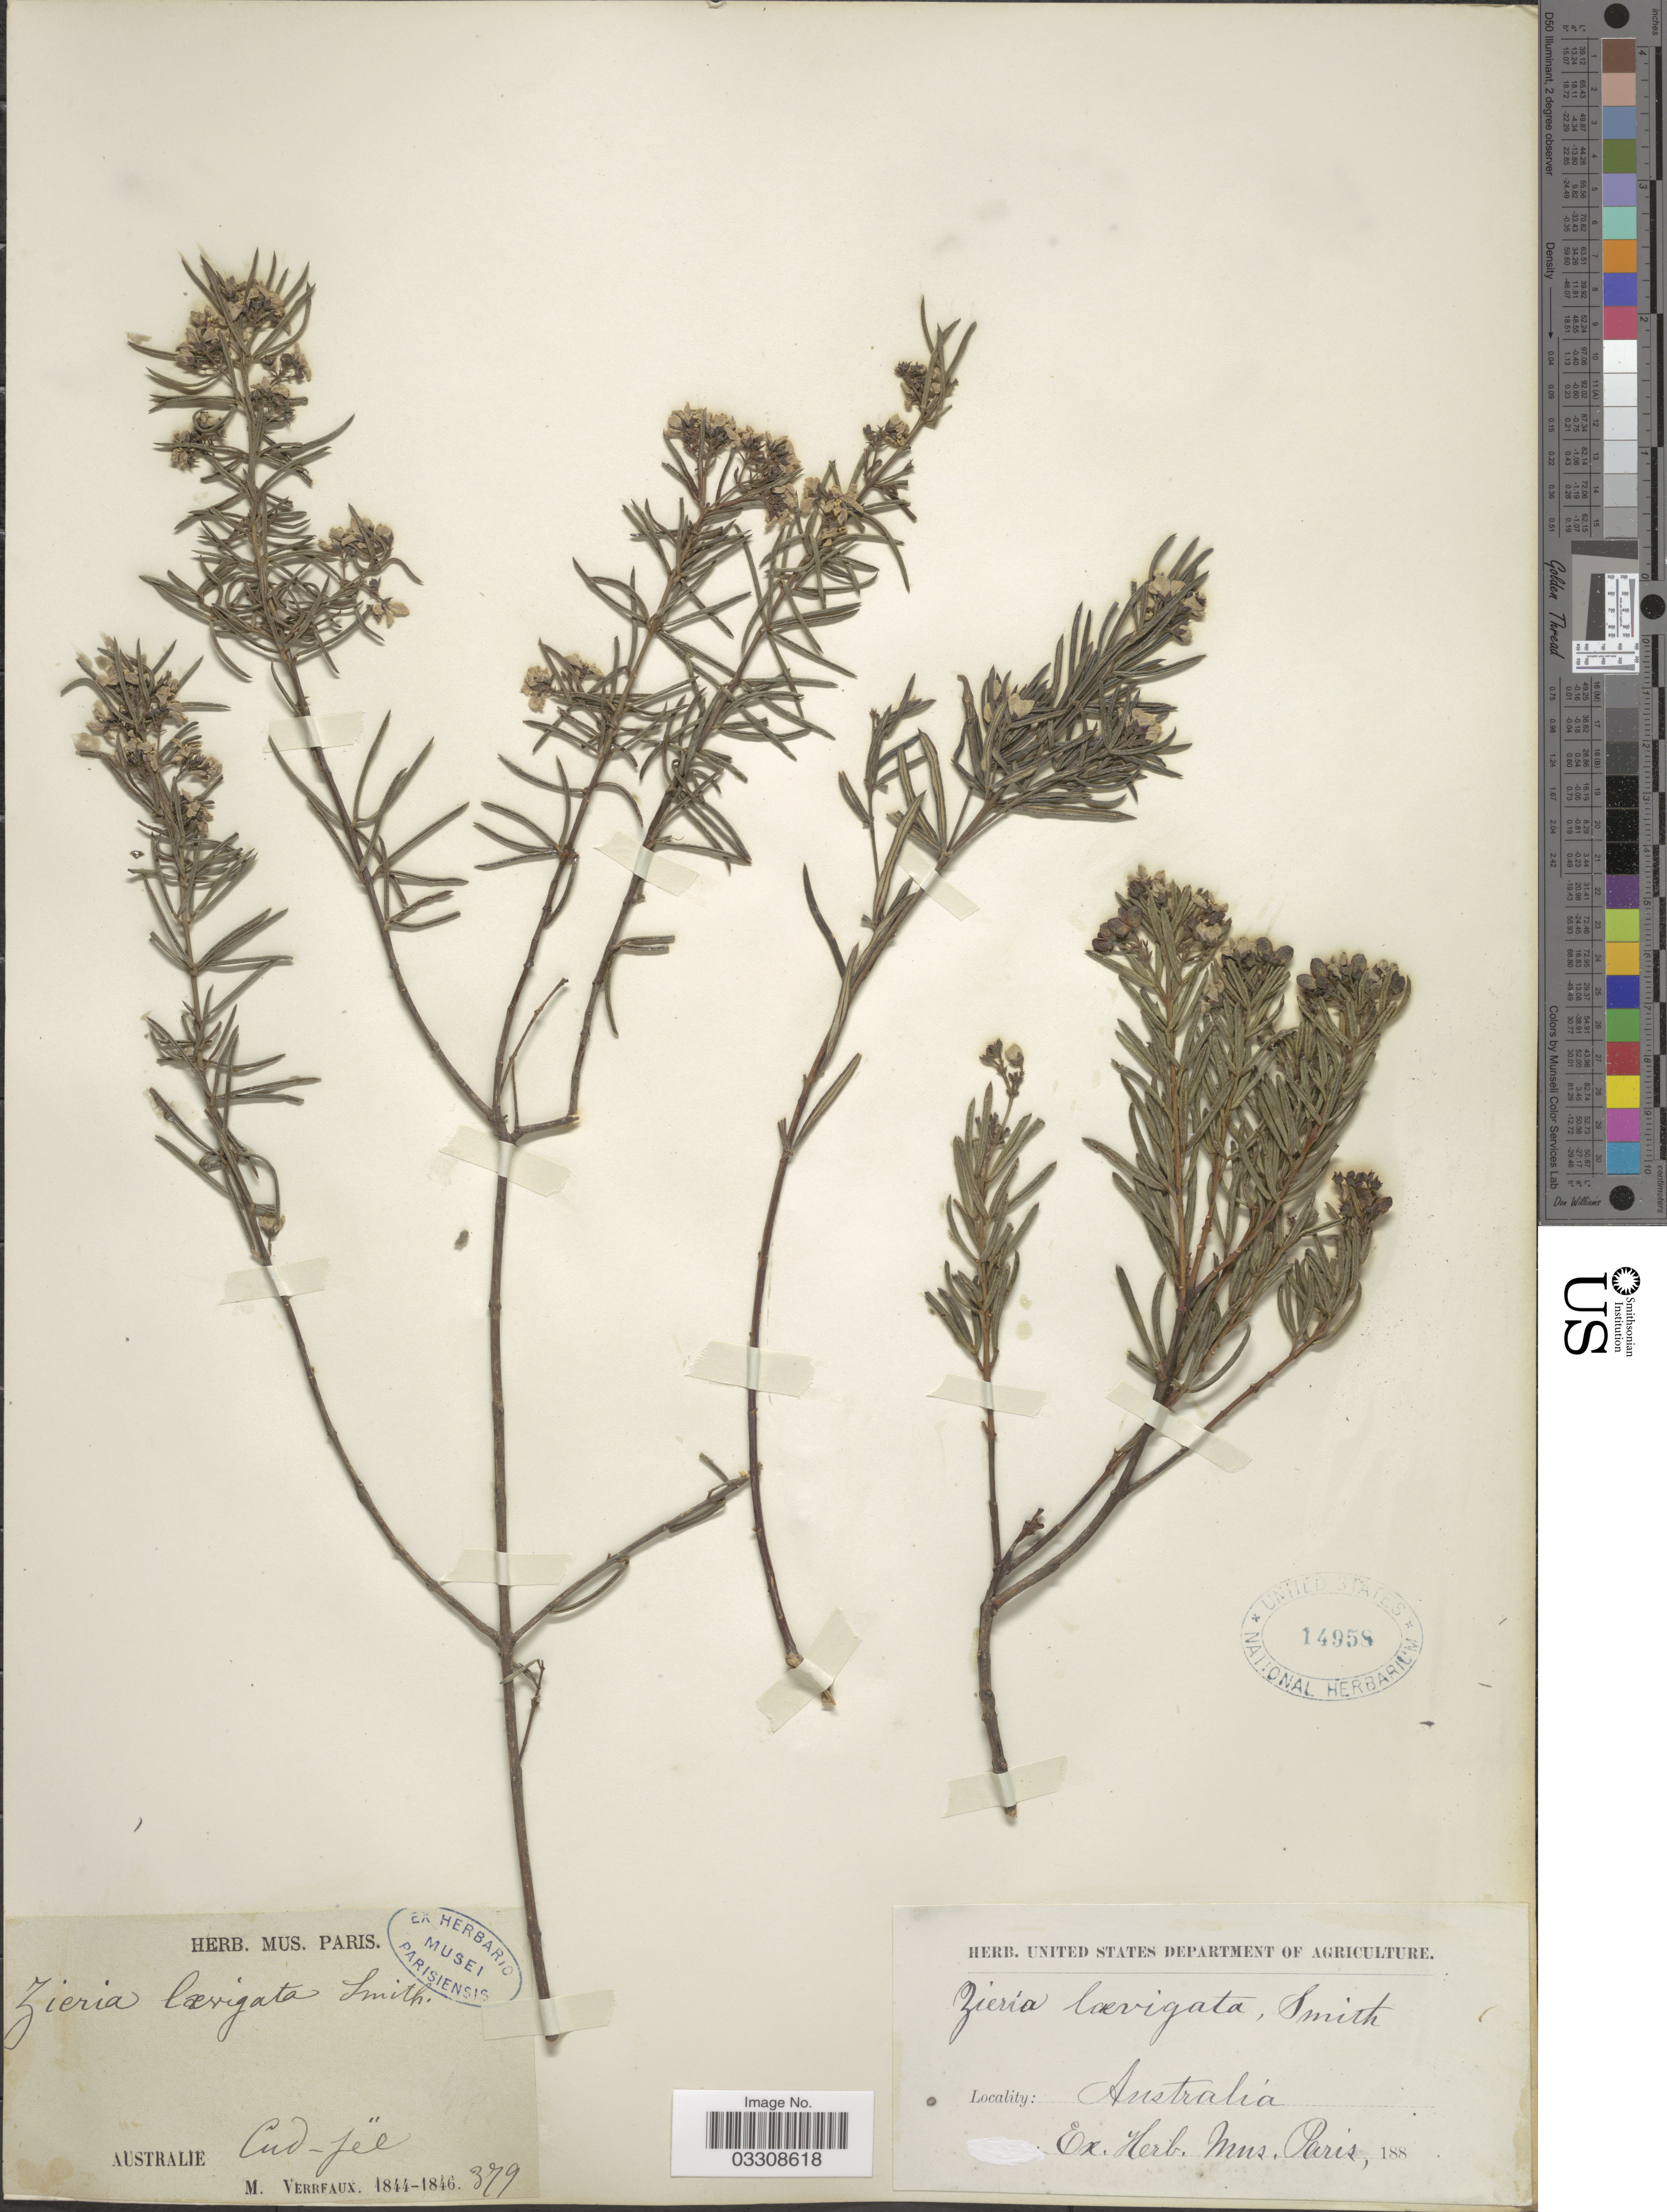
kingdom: Plantae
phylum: Tracheophyta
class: Magnoliopsida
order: Sapindales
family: Rutaceae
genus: Zieria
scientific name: Zieria laevigata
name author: Sm.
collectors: M. Verreaux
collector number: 379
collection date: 1844/1846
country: Australia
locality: Cud-Jee.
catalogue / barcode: US 14958